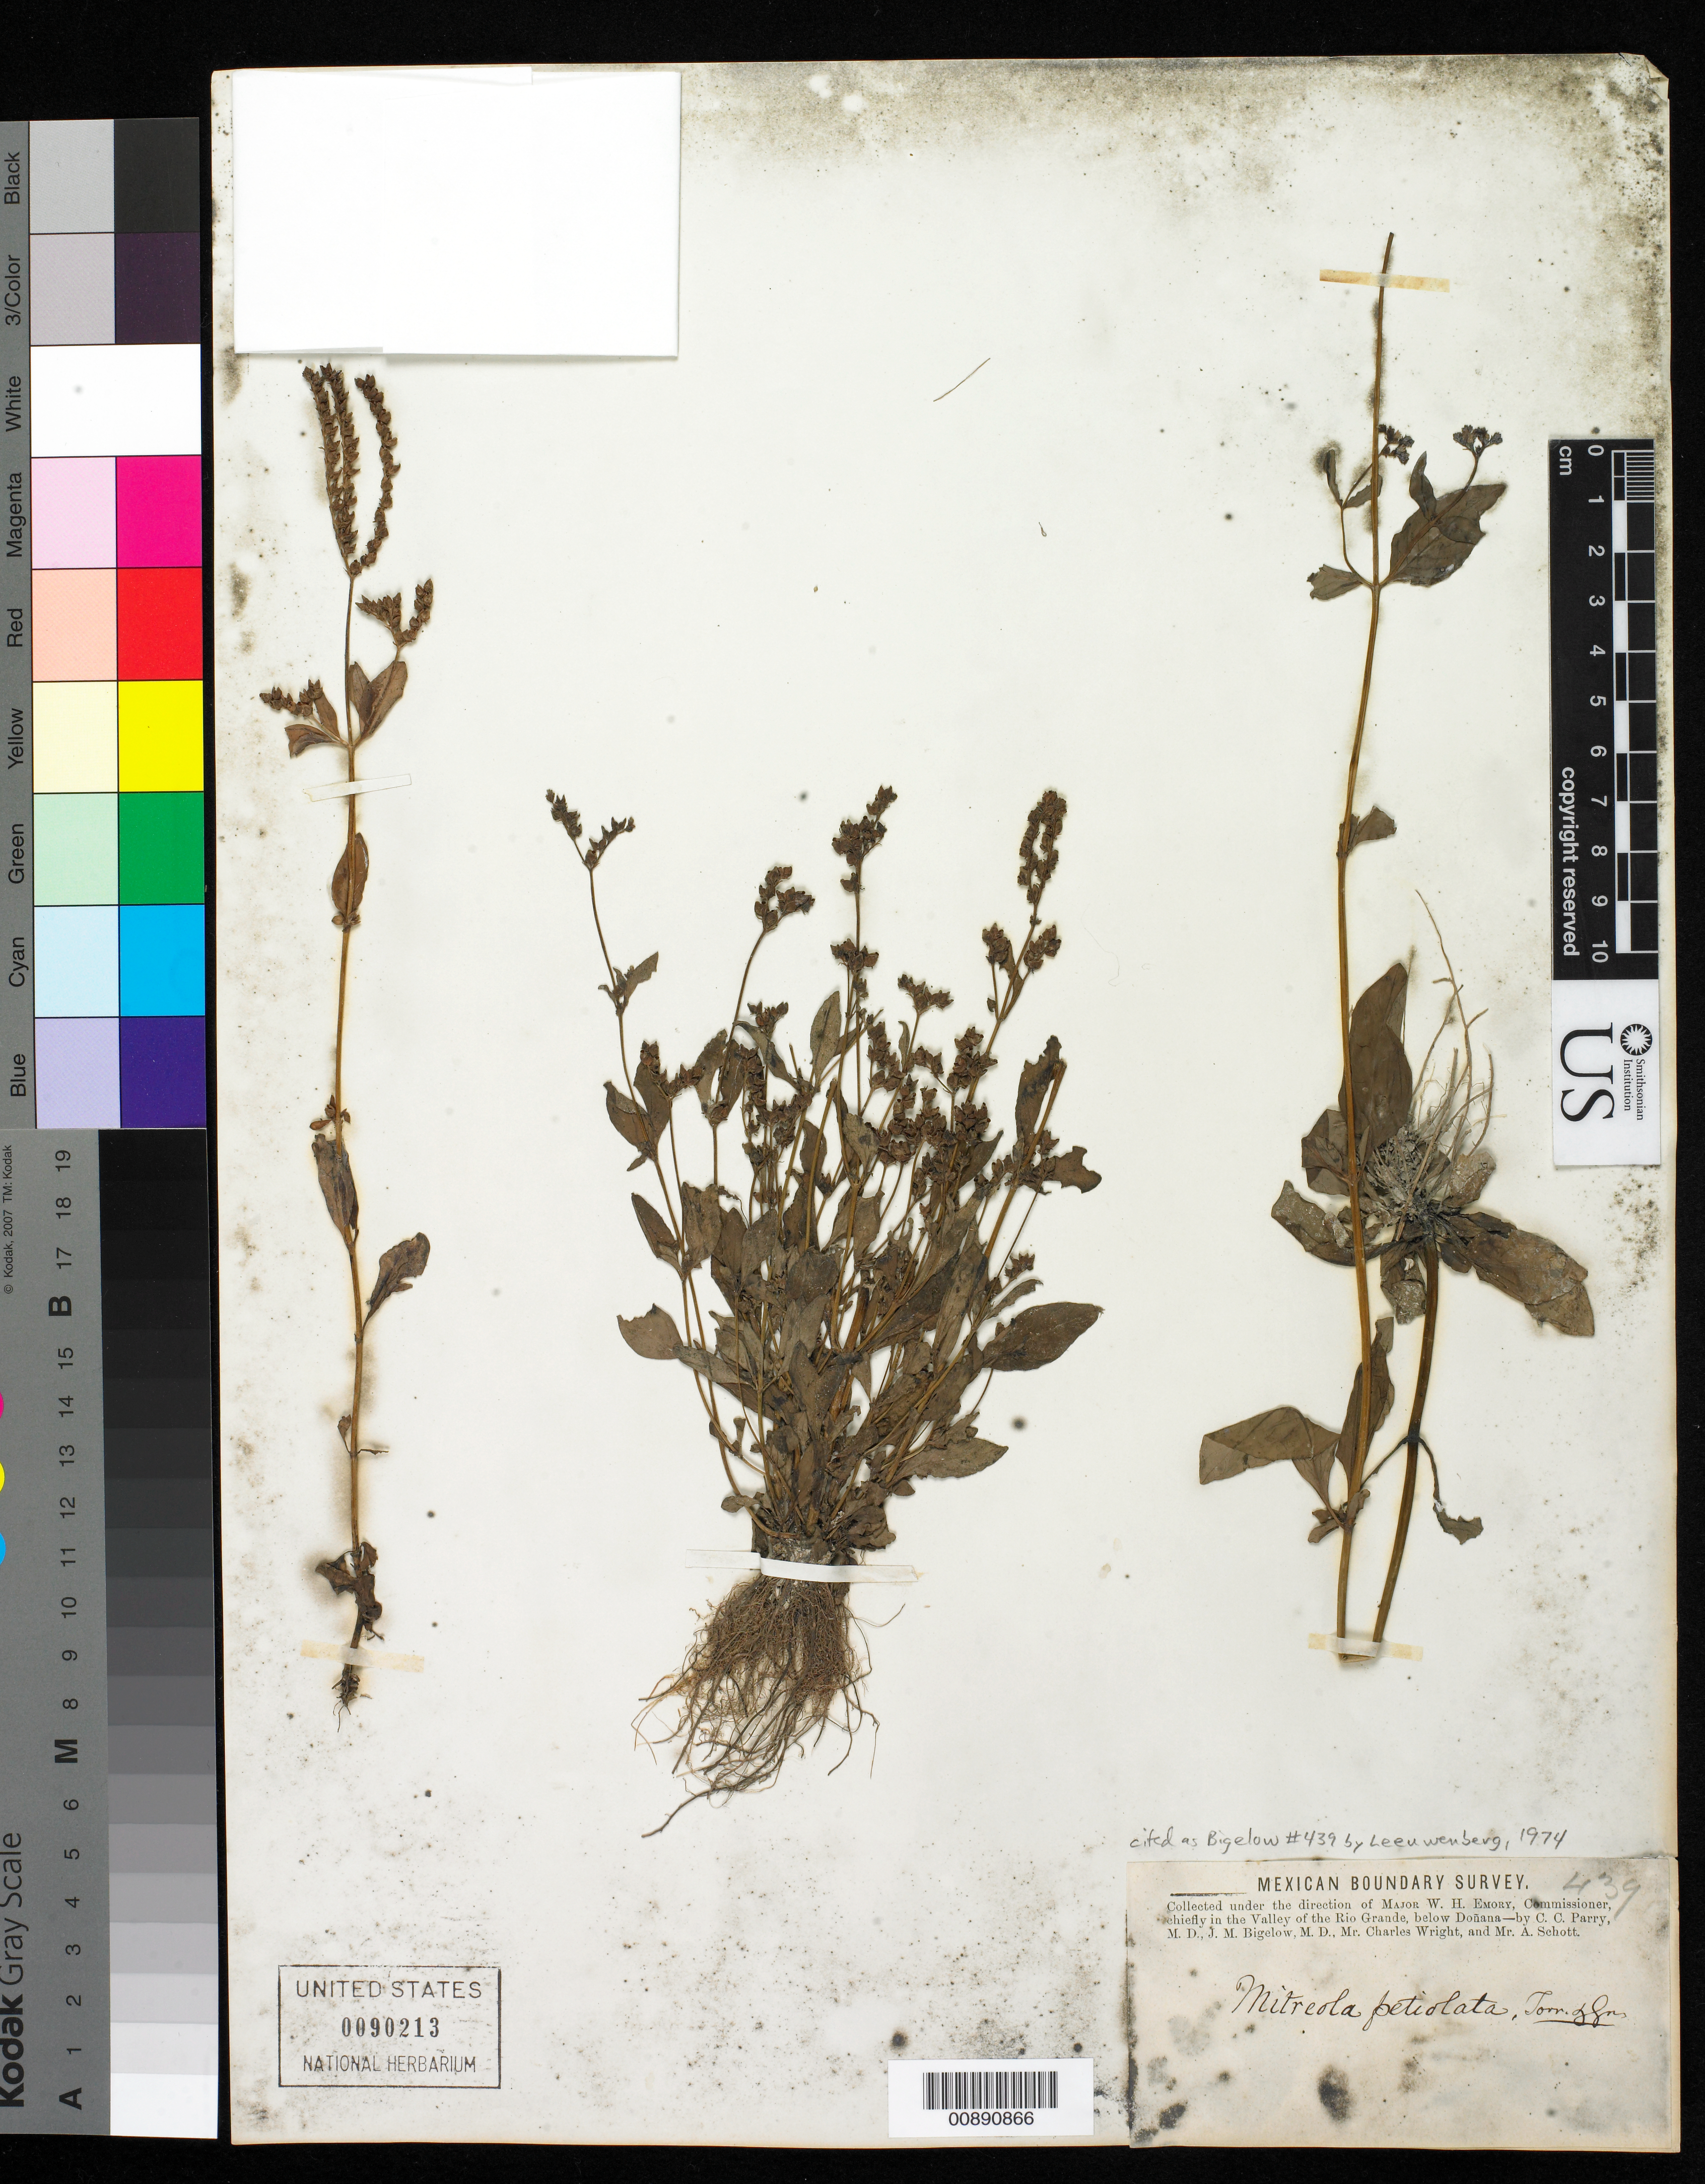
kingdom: Plantae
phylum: Tracheophyta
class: Magnoliopsida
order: Gentianales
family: Loganiaceae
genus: Mitreola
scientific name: Mitreola petiolata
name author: (J.F. Gmel.) Torr. & A. Gray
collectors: C. C. Parry, J. M. Bigelow, C. Wright & A. C. V. Schott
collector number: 439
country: United States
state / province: New Mexico / Texas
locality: Valley of the Rio Grande, below Doñana.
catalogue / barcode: US 90213